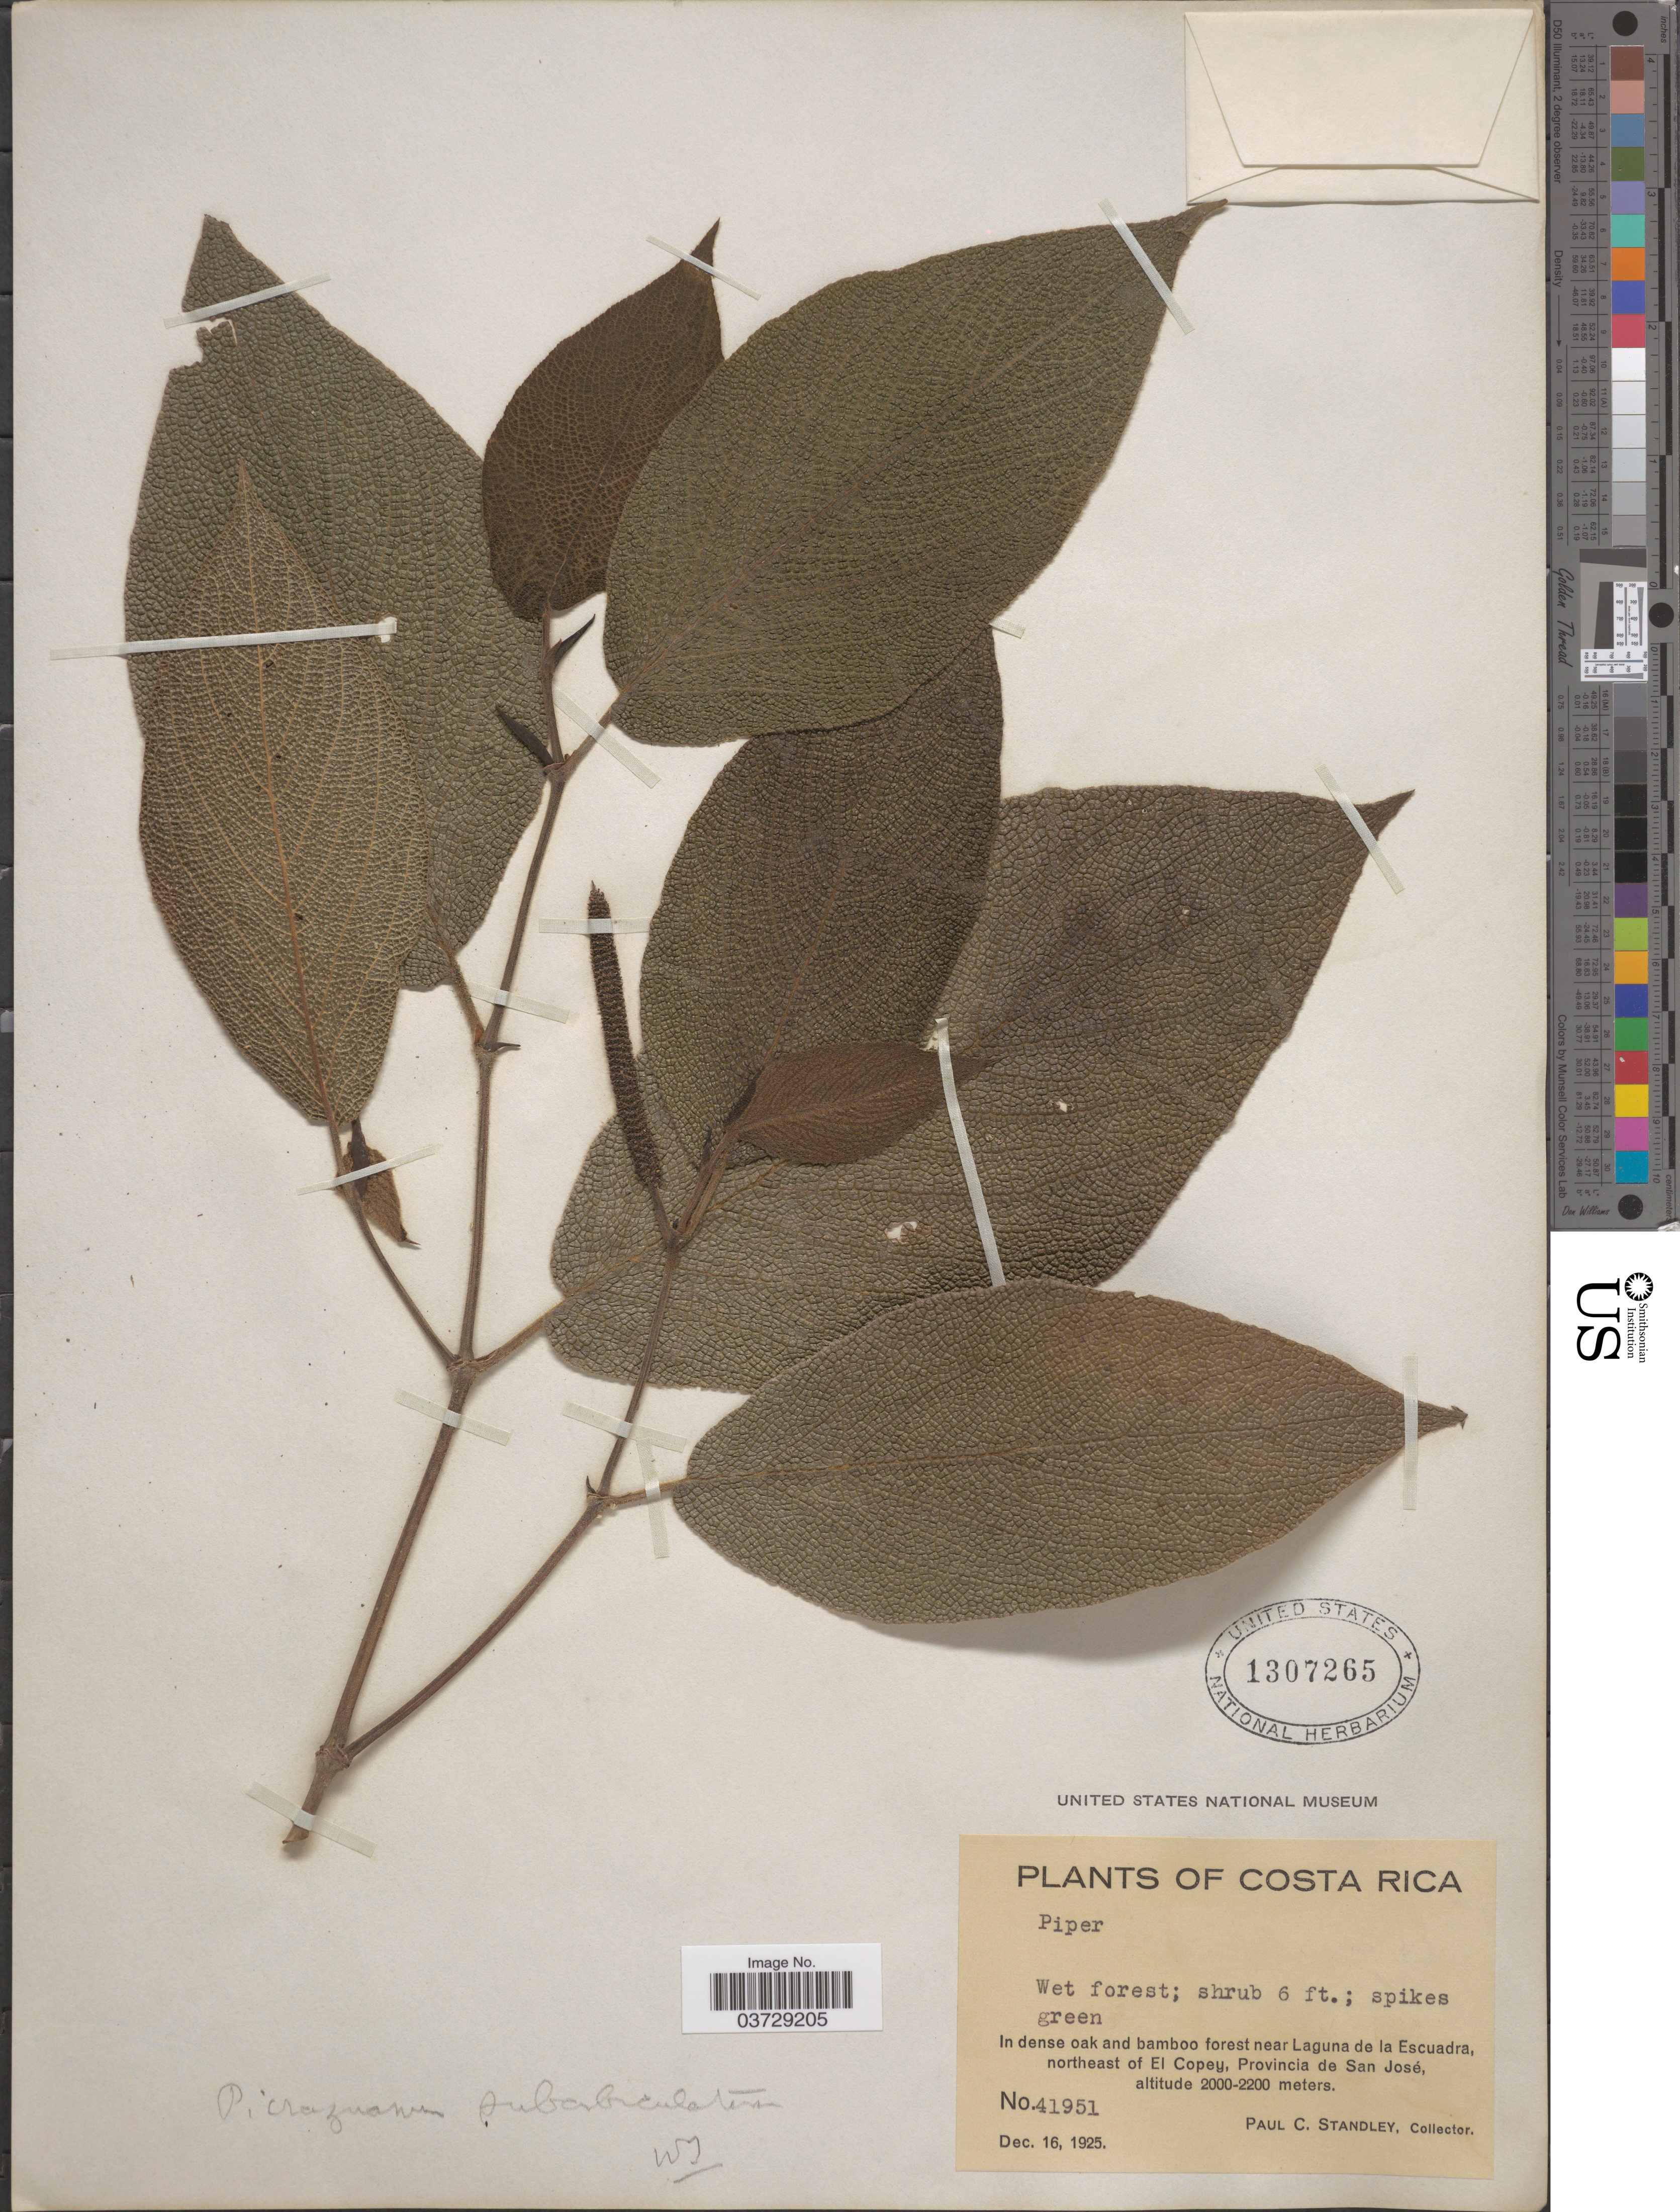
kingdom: Plantae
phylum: Tracheophyta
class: Magnoliopsida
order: Piperales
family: Piperaceae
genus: Piper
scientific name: Piper irazuanum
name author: C. DC.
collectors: P. C. Standley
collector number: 41951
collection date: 1925-12-16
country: Costa Rica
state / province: San José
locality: Near Laguna de la Escuadra, northeast of El Copey.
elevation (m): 2000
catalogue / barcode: US 1307265